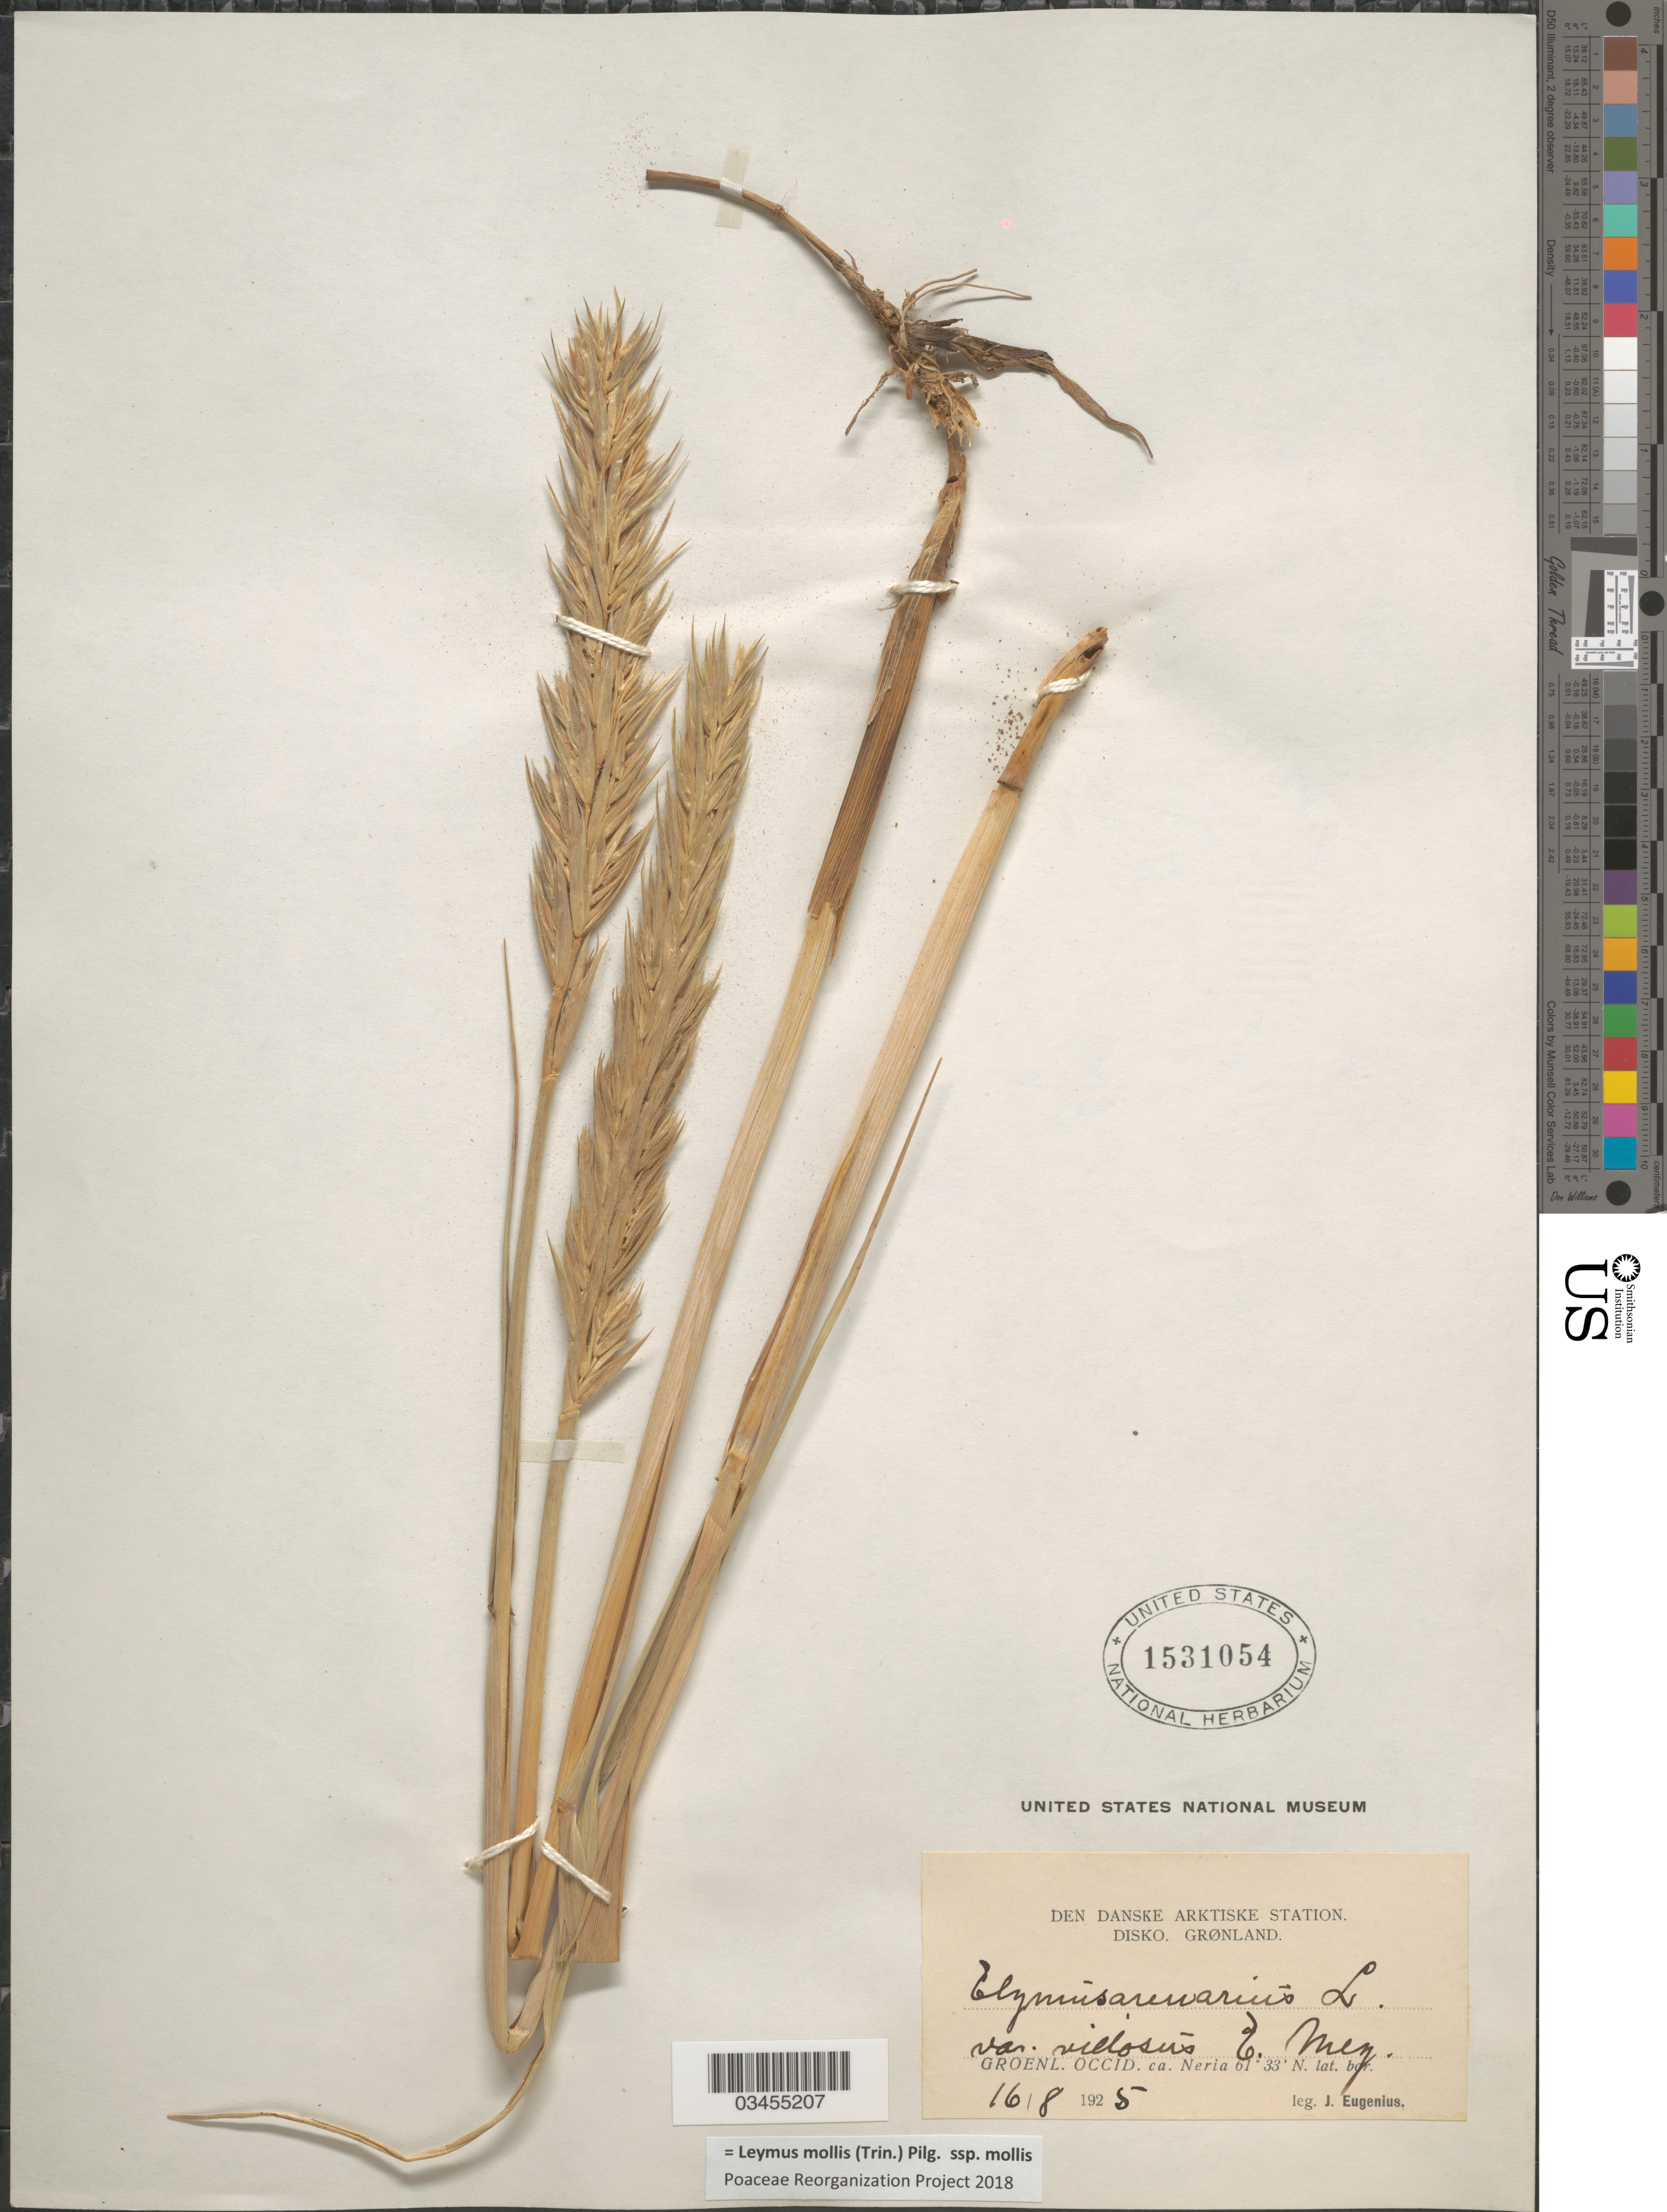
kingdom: Plantae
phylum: Tracheophyta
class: Liliopsida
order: Poales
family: Poaceae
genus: Leymus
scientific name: Leymus mollis subsp. mollis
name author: (Trin.) Pilg.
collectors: J. Eugenius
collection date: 1925-08-16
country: Greenland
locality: Den Danske Arktiske Station. Disko, Grønland. Groenl. Occid. ca. Neria.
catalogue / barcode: US 1531054